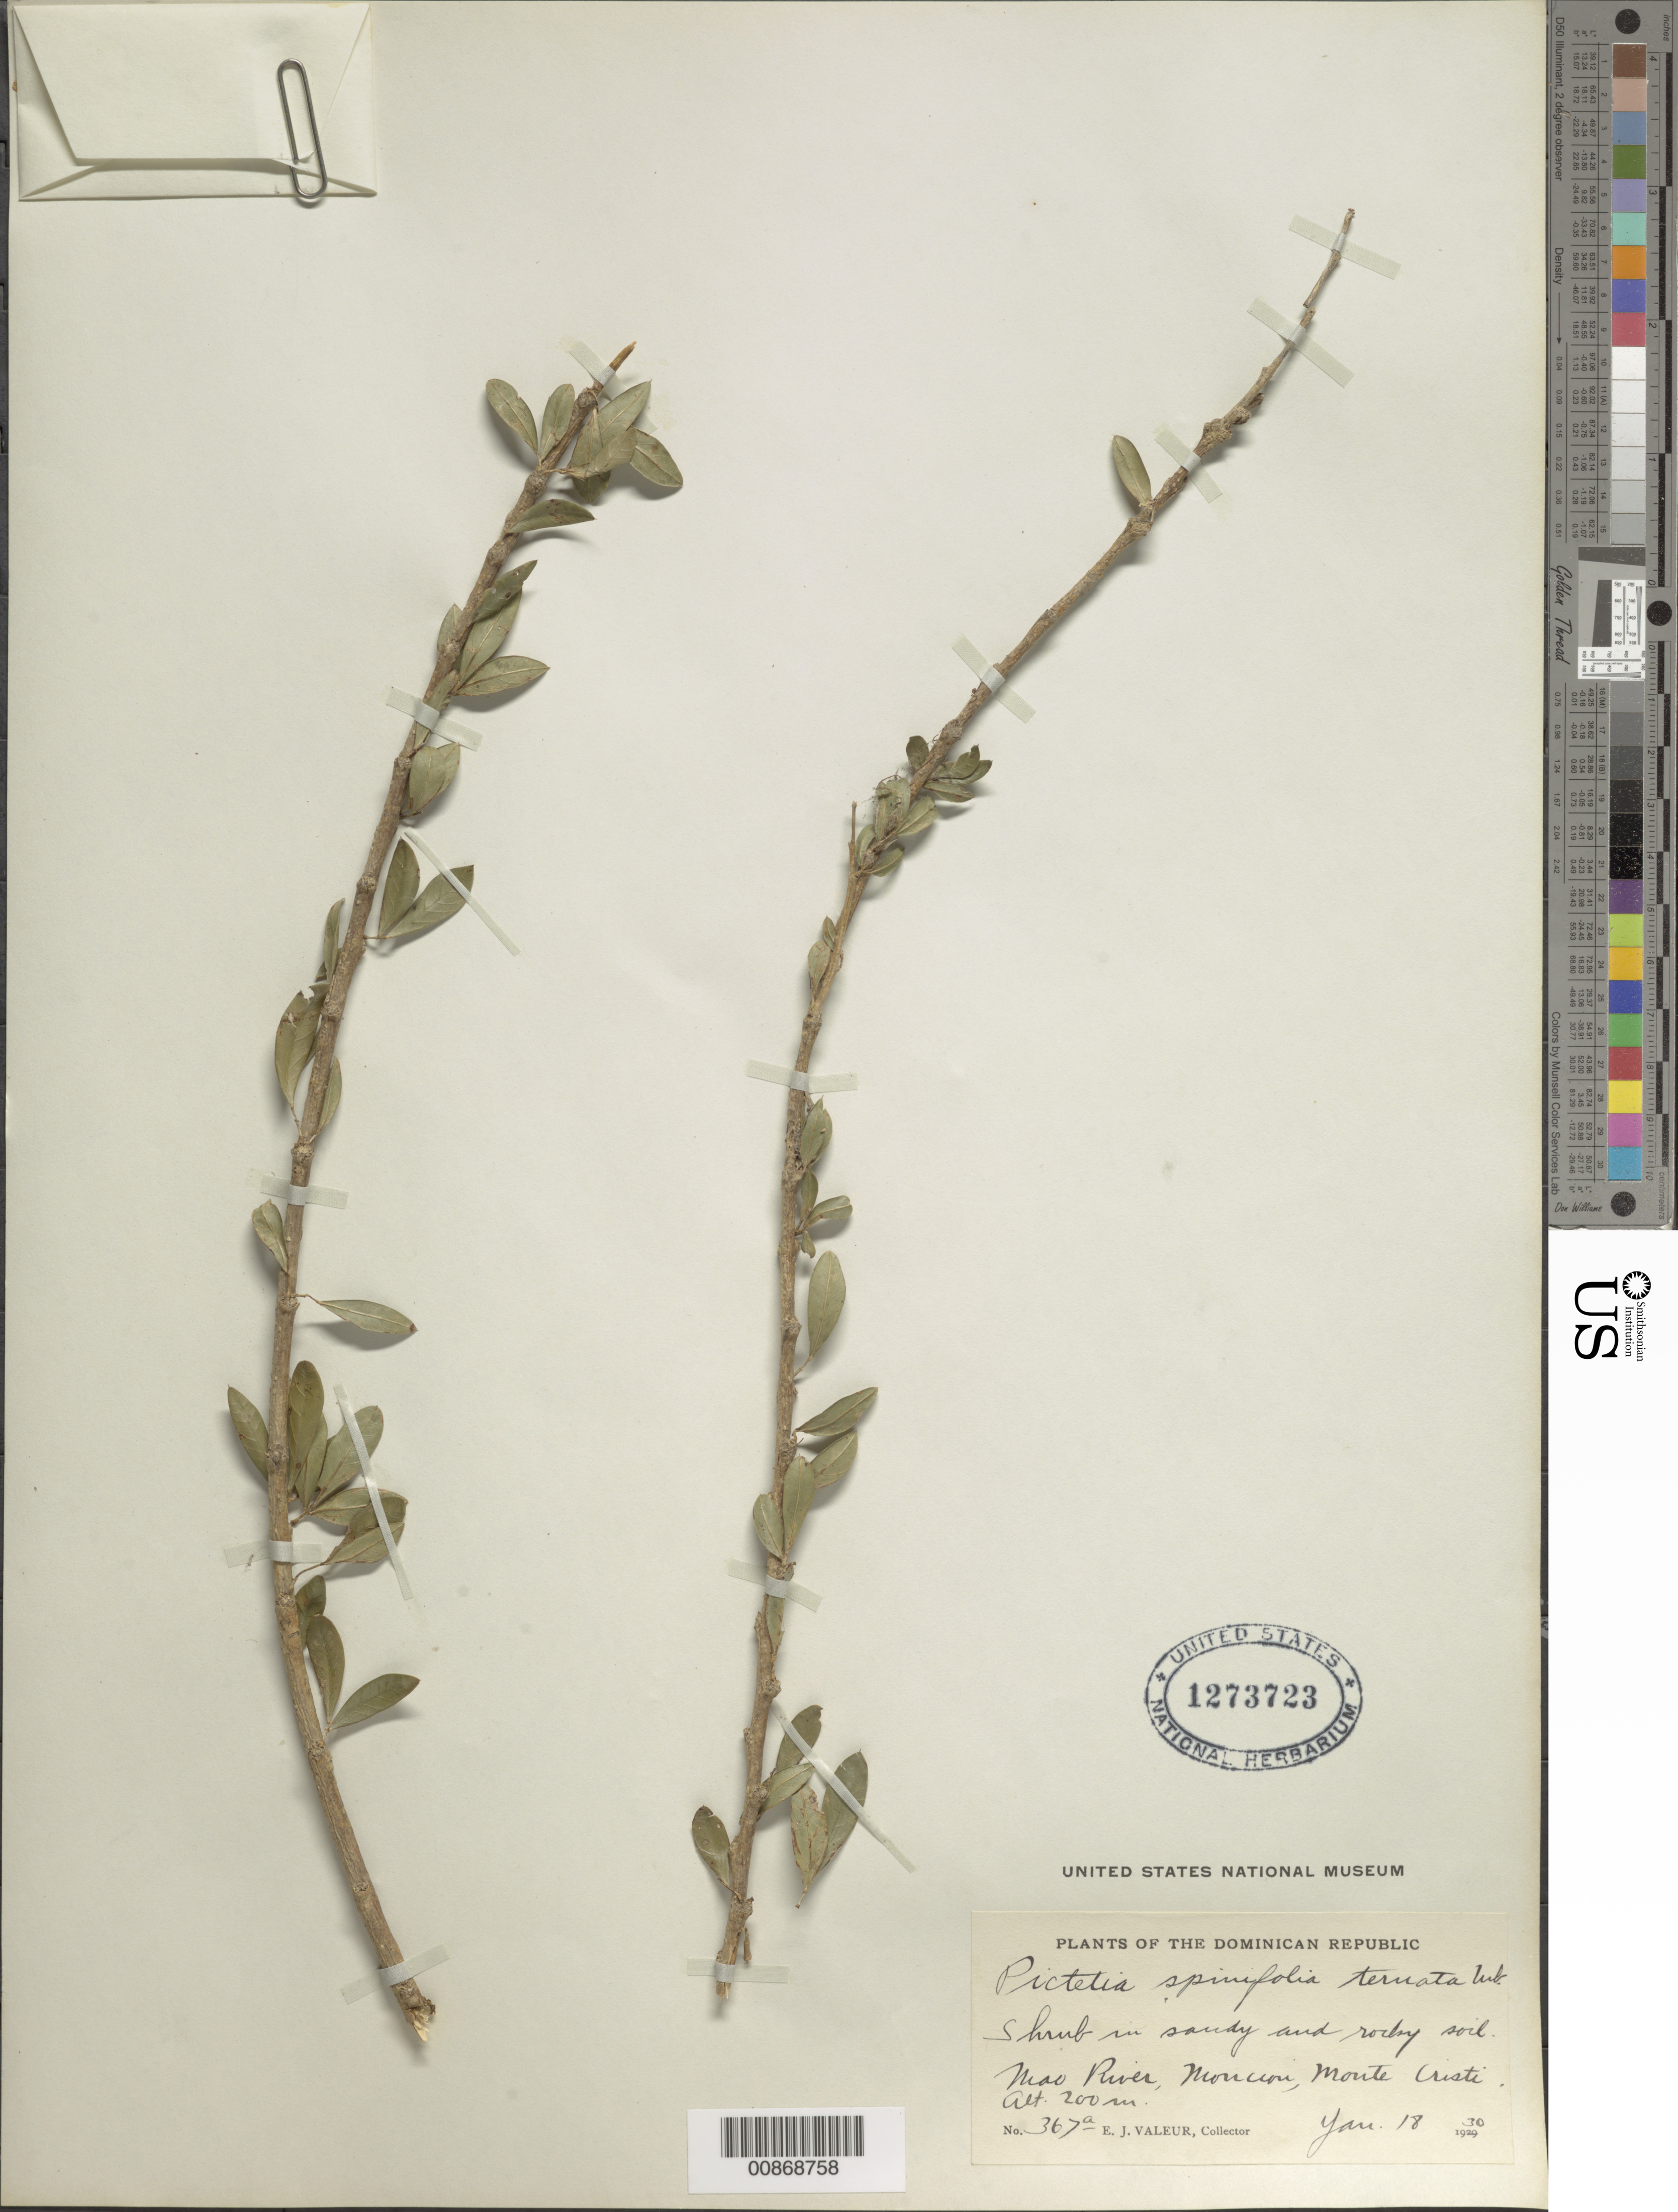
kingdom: Plantae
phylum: Tracheophyta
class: Magnoliopsida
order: Fabales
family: Fabaceae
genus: Pictetia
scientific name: Pictetia spinifolia var. spinifolia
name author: (Desv.) Urb.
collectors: E. Valeur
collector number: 367a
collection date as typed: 18 Jan 1930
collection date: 1930-01-18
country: Dominican Republic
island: Hispaniola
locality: Mao River, Monción, Monte Cristi.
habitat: In sandy and rocky soil.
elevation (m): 200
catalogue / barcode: US 1273723